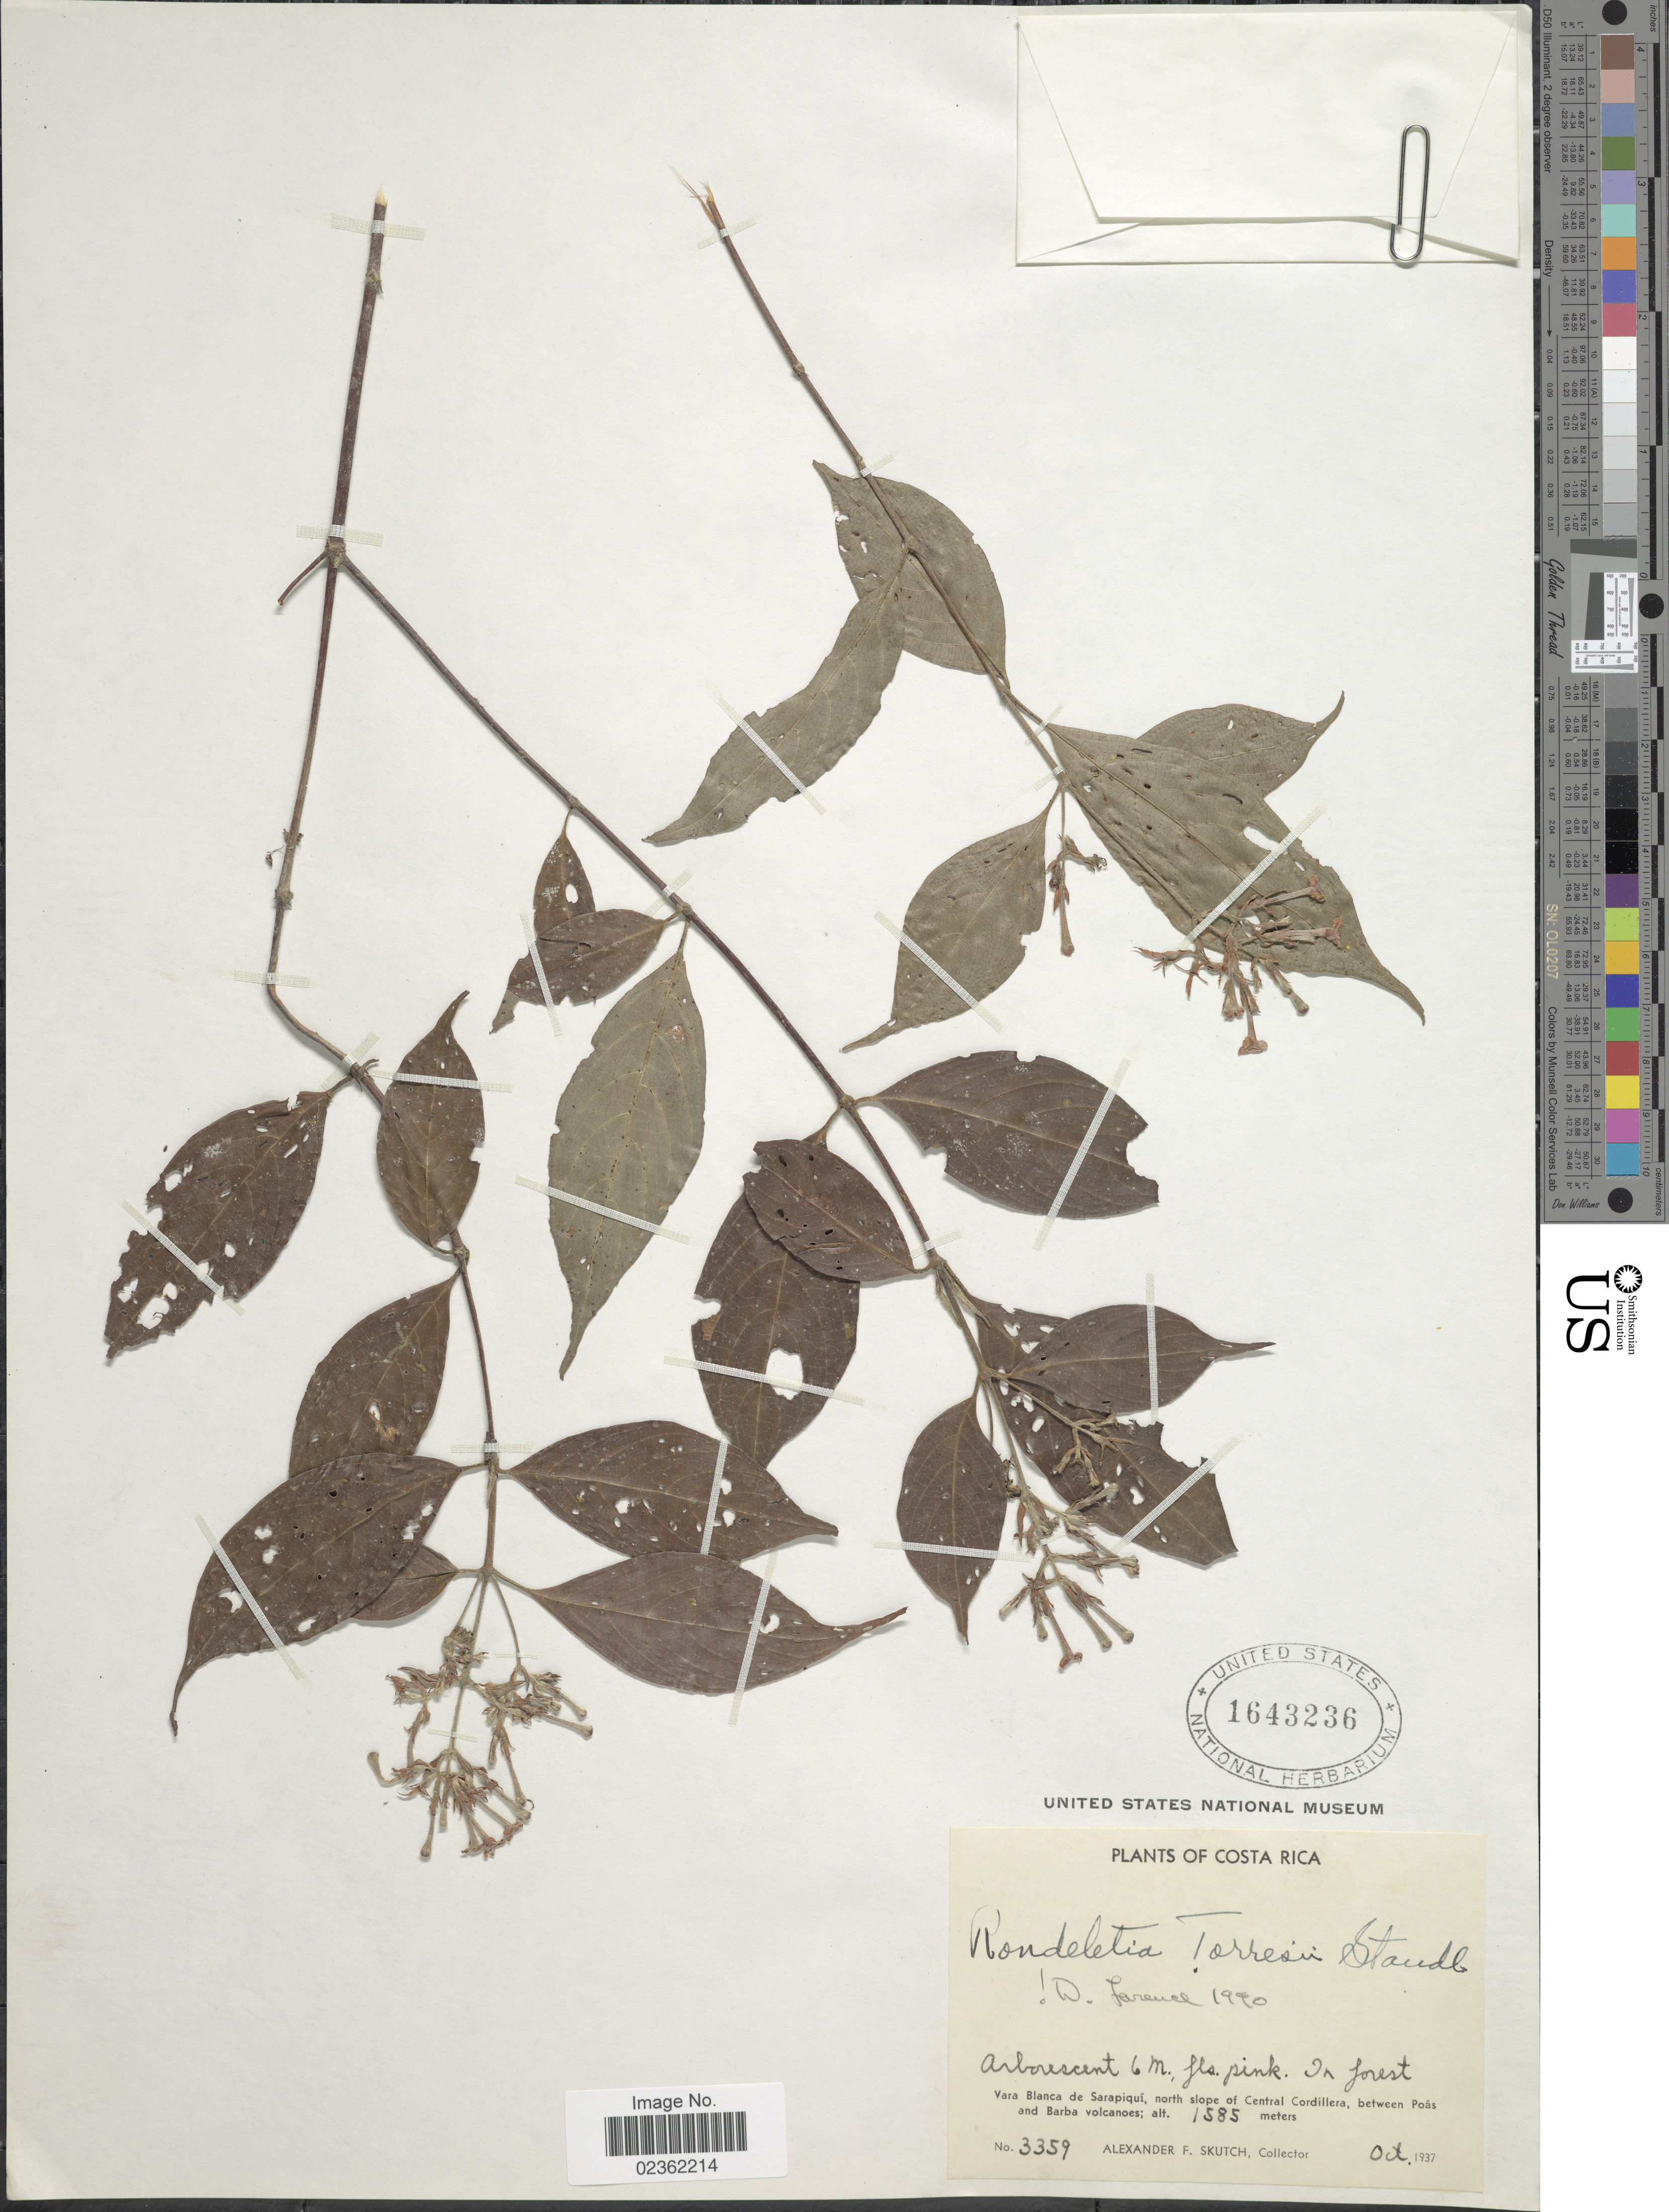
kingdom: Plantae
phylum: Tracheophyta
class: Magnoliopsida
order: Gentianales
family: Rubiaceae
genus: Rondeletia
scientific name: Rondeletia torresii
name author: Standl.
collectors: A. F. Skutch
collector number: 3359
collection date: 1937-10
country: Costa Rica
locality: Vara Blanca de Sarapiqui, north slope of Central Cordillera, between Poas and Barba volcanoes.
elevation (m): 1585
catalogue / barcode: US 1643236